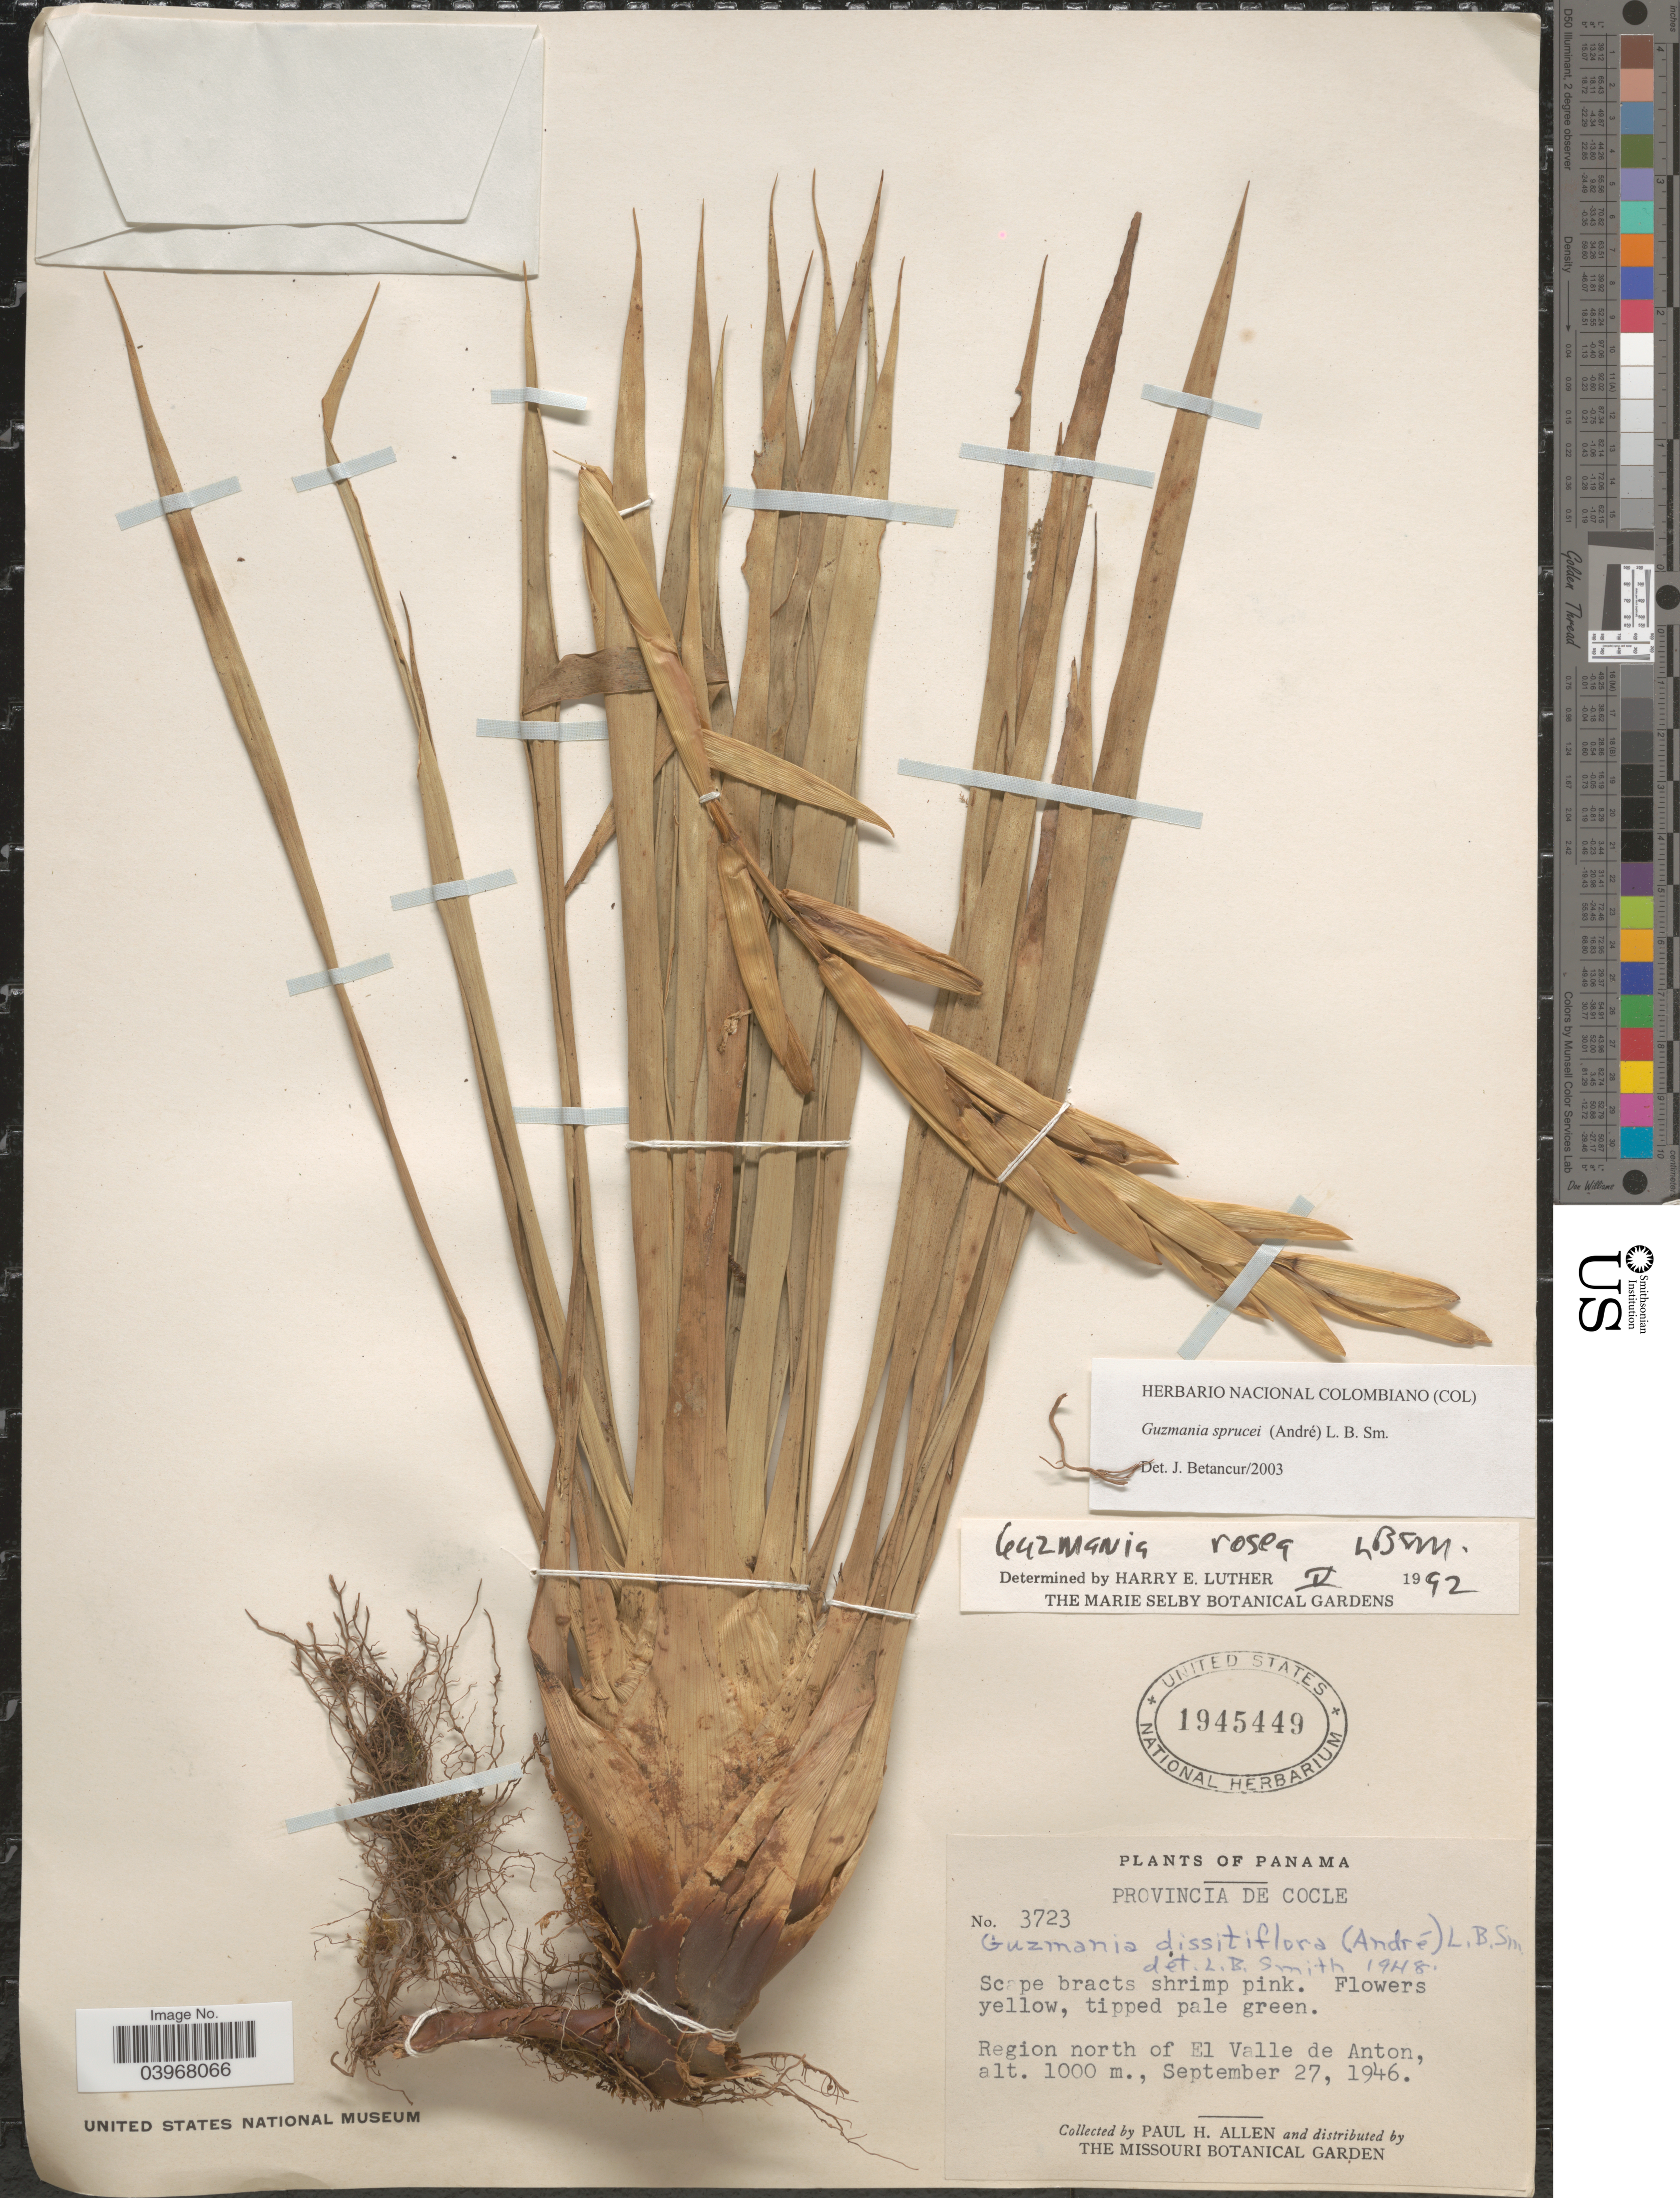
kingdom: Plantae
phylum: Tracheophyta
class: Liliopsida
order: Poales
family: Bromeliaceae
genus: Guzmania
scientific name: Guzmania sprucei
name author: (André) L.B. Sm.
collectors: P. H. Allen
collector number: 3723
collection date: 1946-09-27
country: Panama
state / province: Cocle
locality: Region north of El Valle de Anton.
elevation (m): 1000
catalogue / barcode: US 1945449